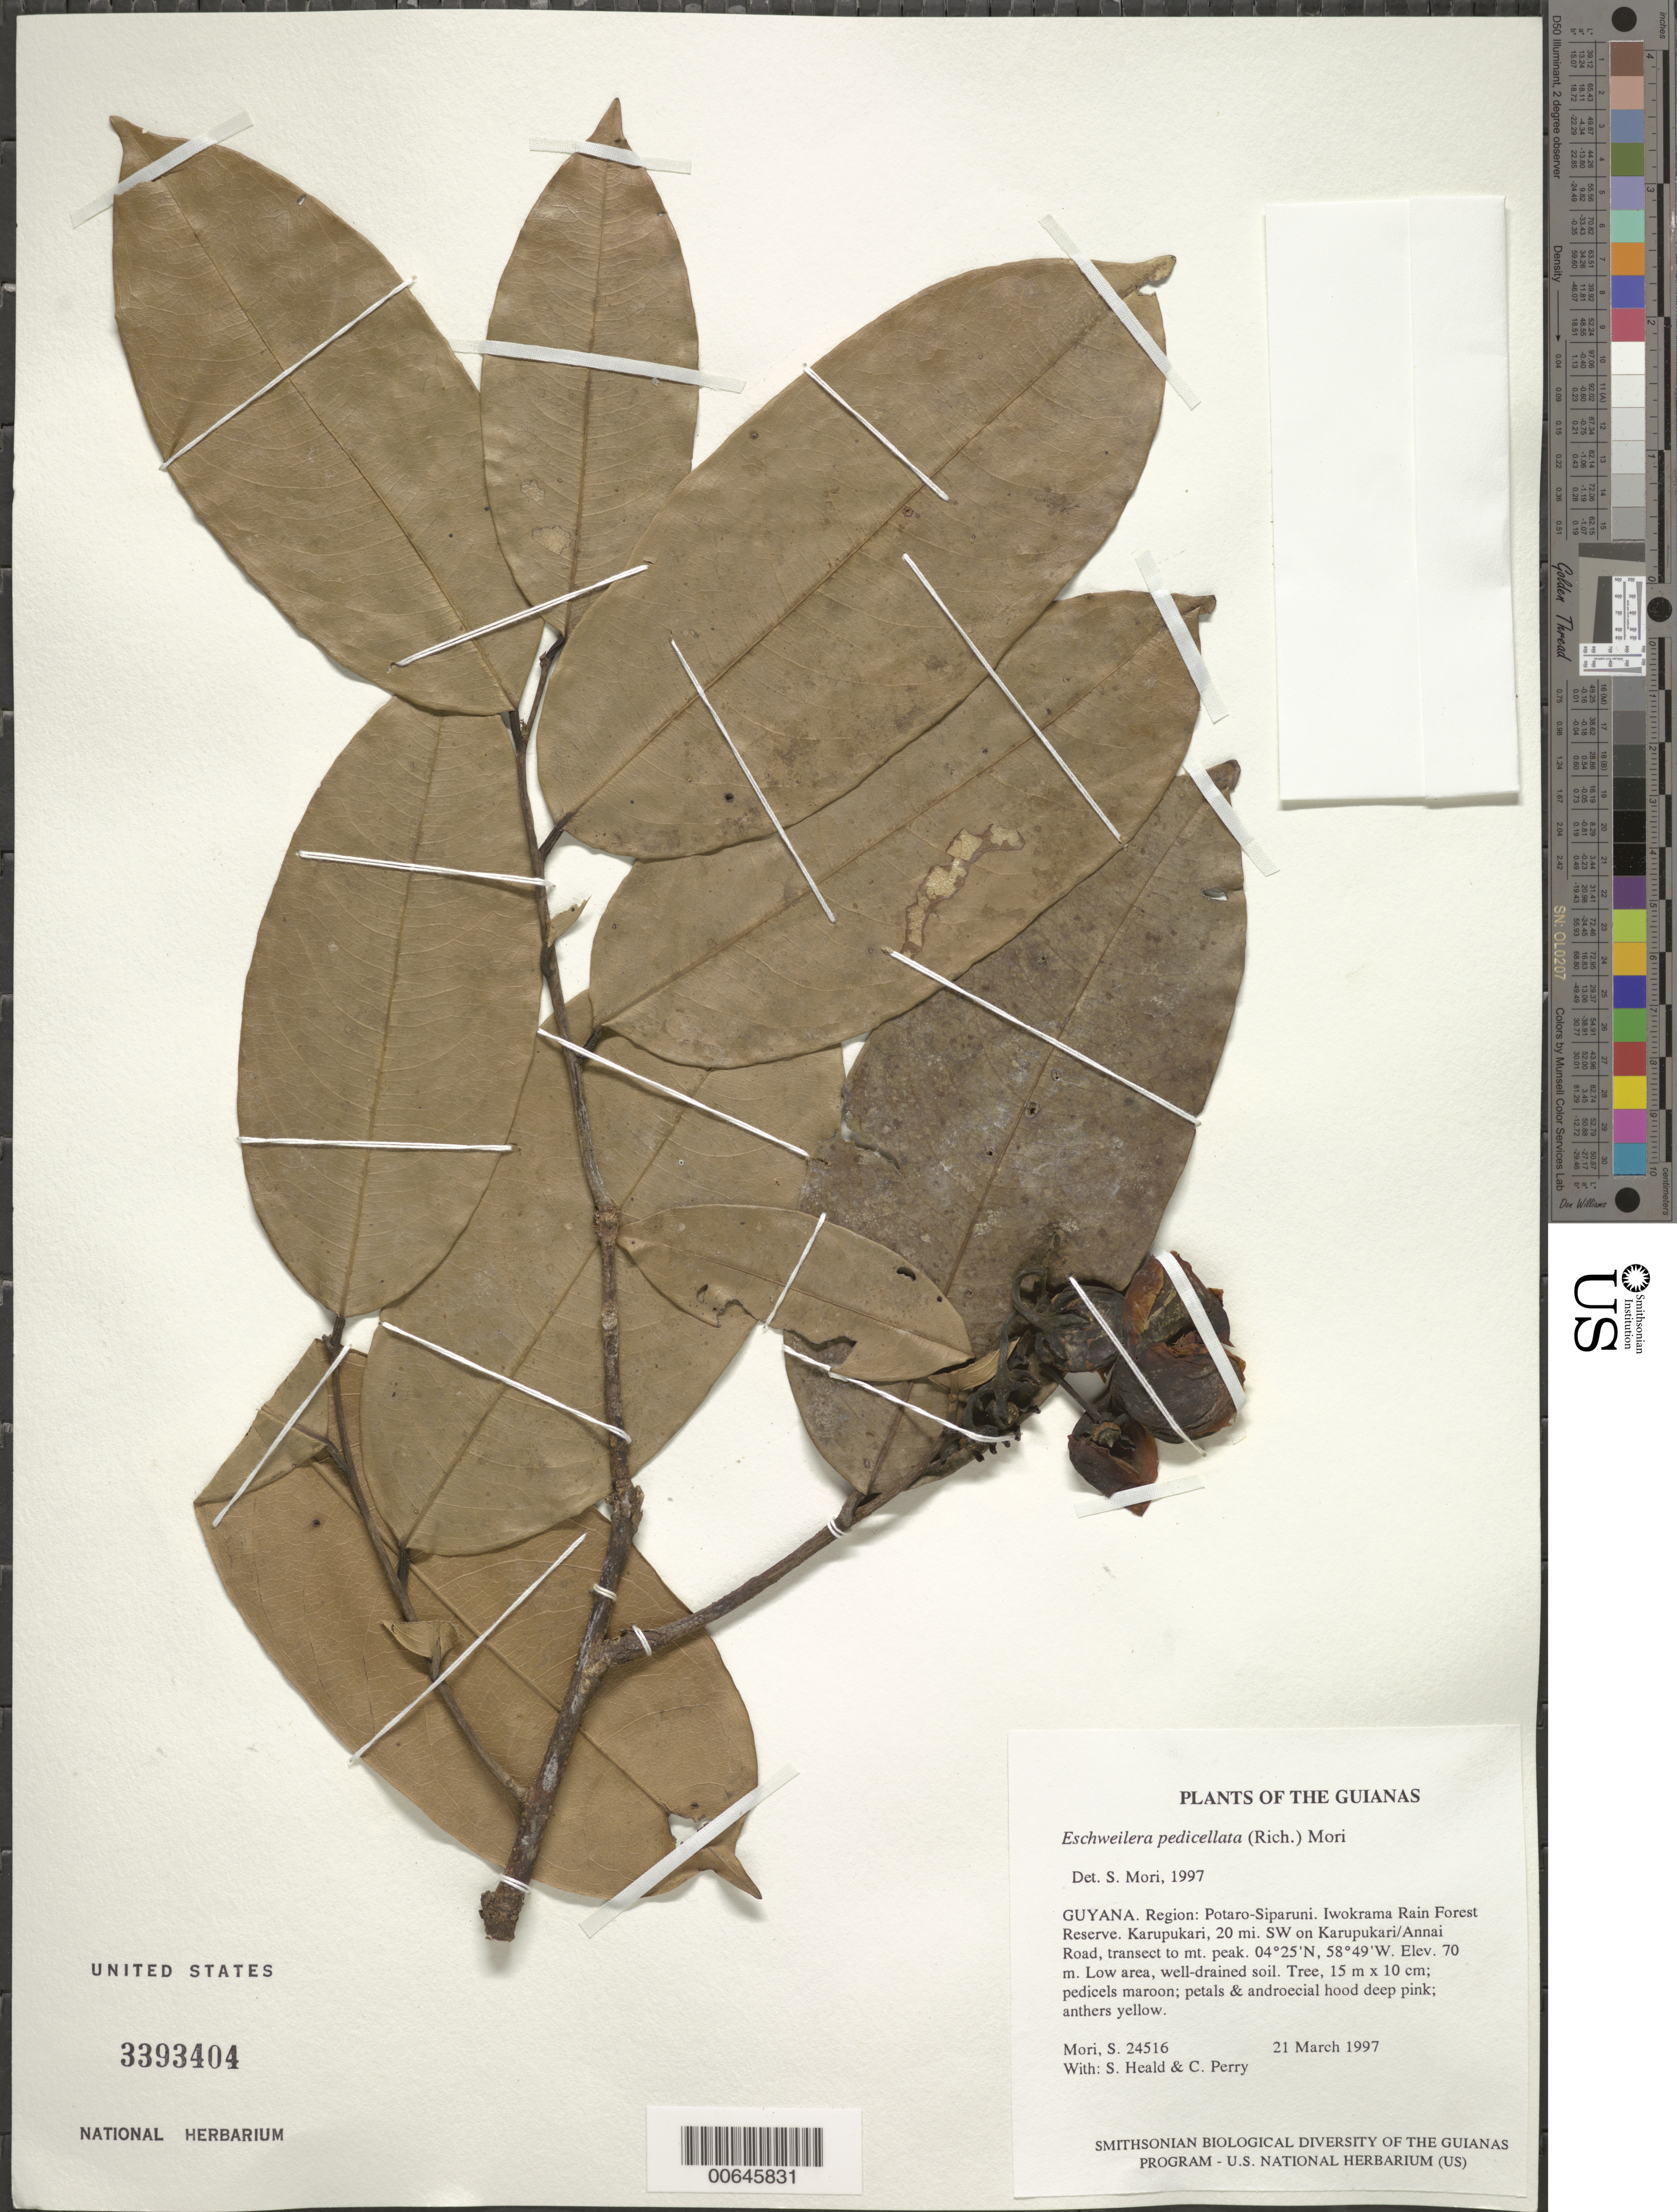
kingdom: Plantae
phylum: Tracheophyta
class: Magnoliopsida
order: Ericales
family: Lecythidaceae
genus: Eschweilera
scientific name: Eschweilera pedicellata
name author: (Rich.) S.A. Mori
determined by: Mori, Scott A.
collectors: S. Mori, S. Heald & C. Perry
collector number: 24516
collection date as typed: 21 March 1997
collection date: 1997-03-21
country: Guyana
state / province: Potaro-Siparuni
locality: Iwokrama Rain Forest Reserve. Karupukari, 20 mi. SW on Karupukari/Annai Road, transect to mt. peak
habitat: Low area, well-drained soil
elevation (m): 70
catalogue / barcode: US 3393404